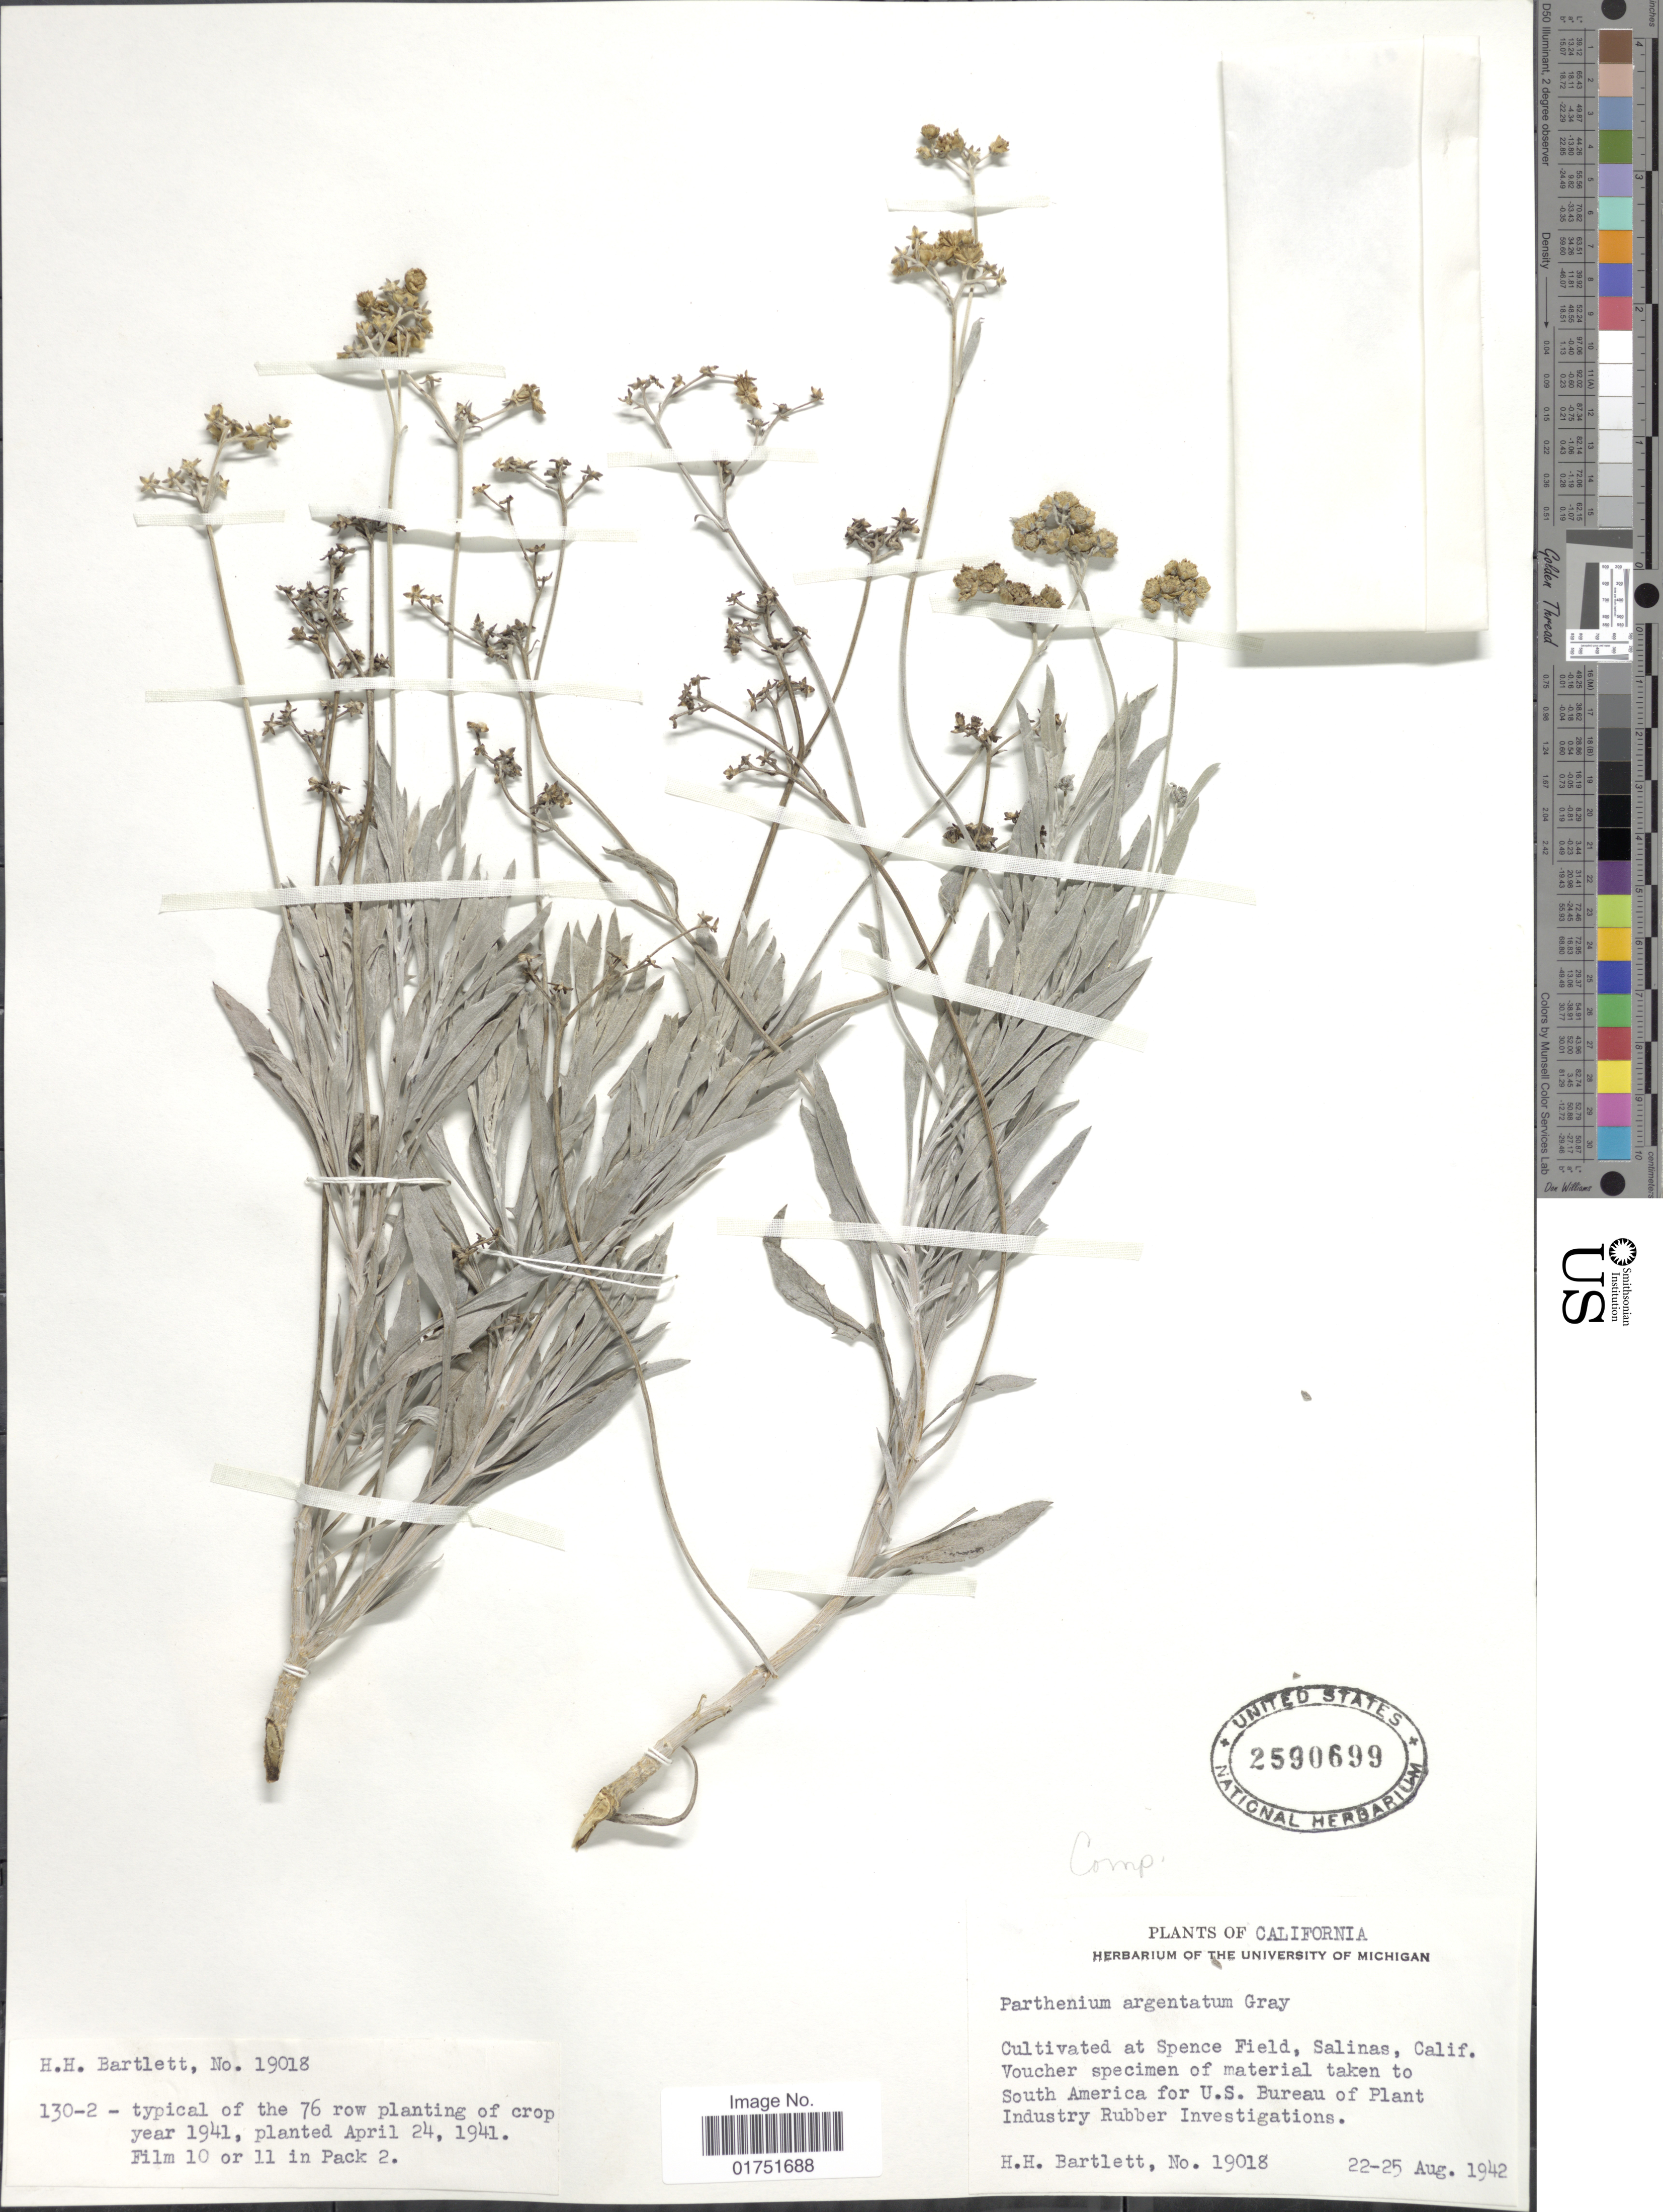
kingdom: Plantae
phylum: Tracheophyta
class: Magnoliopsida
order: Asterales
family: Asteraceae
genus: Parthenium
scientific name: Parthenium argentatum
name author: A. Gray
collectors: H. H. Bartlett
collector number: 19018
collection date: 1942-08-22/1942-08-25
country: United States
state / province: California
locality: Spence Field, Salinas, Calif.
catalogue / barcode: US 2590699